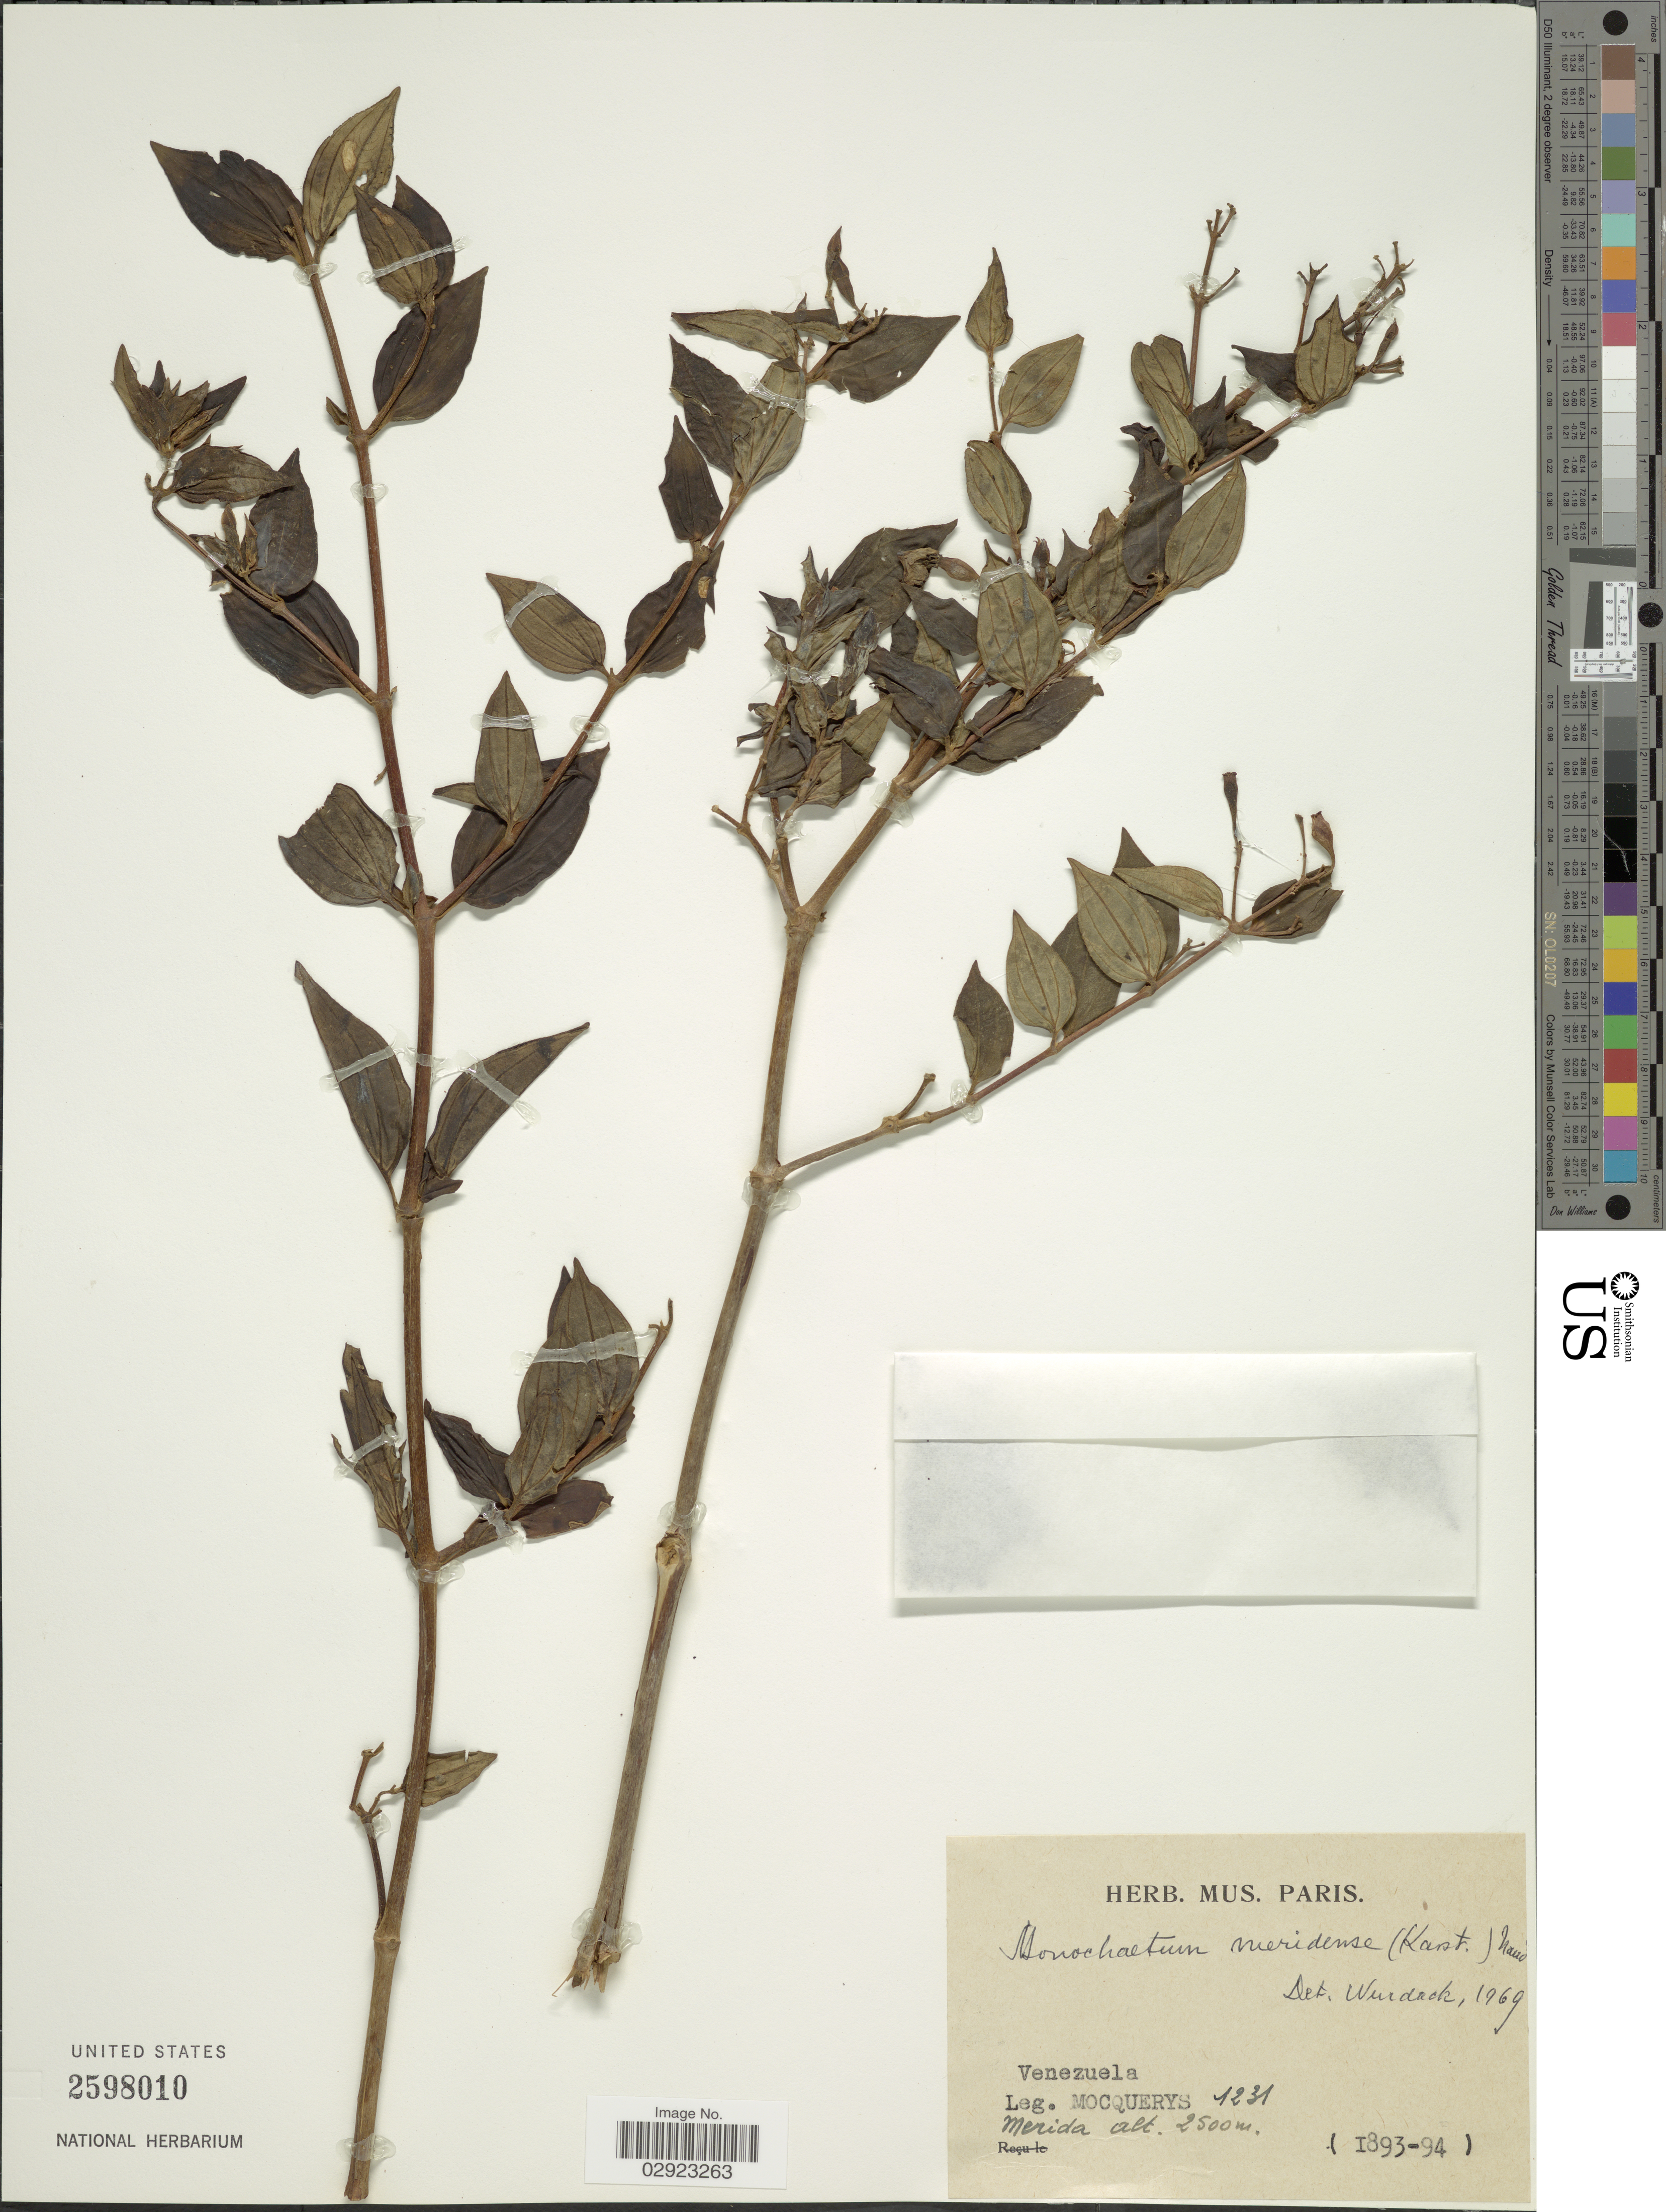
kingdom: Plantae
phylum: Tracheophyta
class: Magnoliopsida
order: Myrtales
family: Melastomataceae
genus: Monochaetum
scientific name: Monochaetum meridense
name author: (H. Karst.) Naudin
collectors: A. Mocquerys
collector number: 1231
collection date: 1893/1894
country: Venezuela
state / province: Mérida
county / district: Libertador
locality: Mérida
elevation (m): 2500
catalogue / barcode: US 2598010